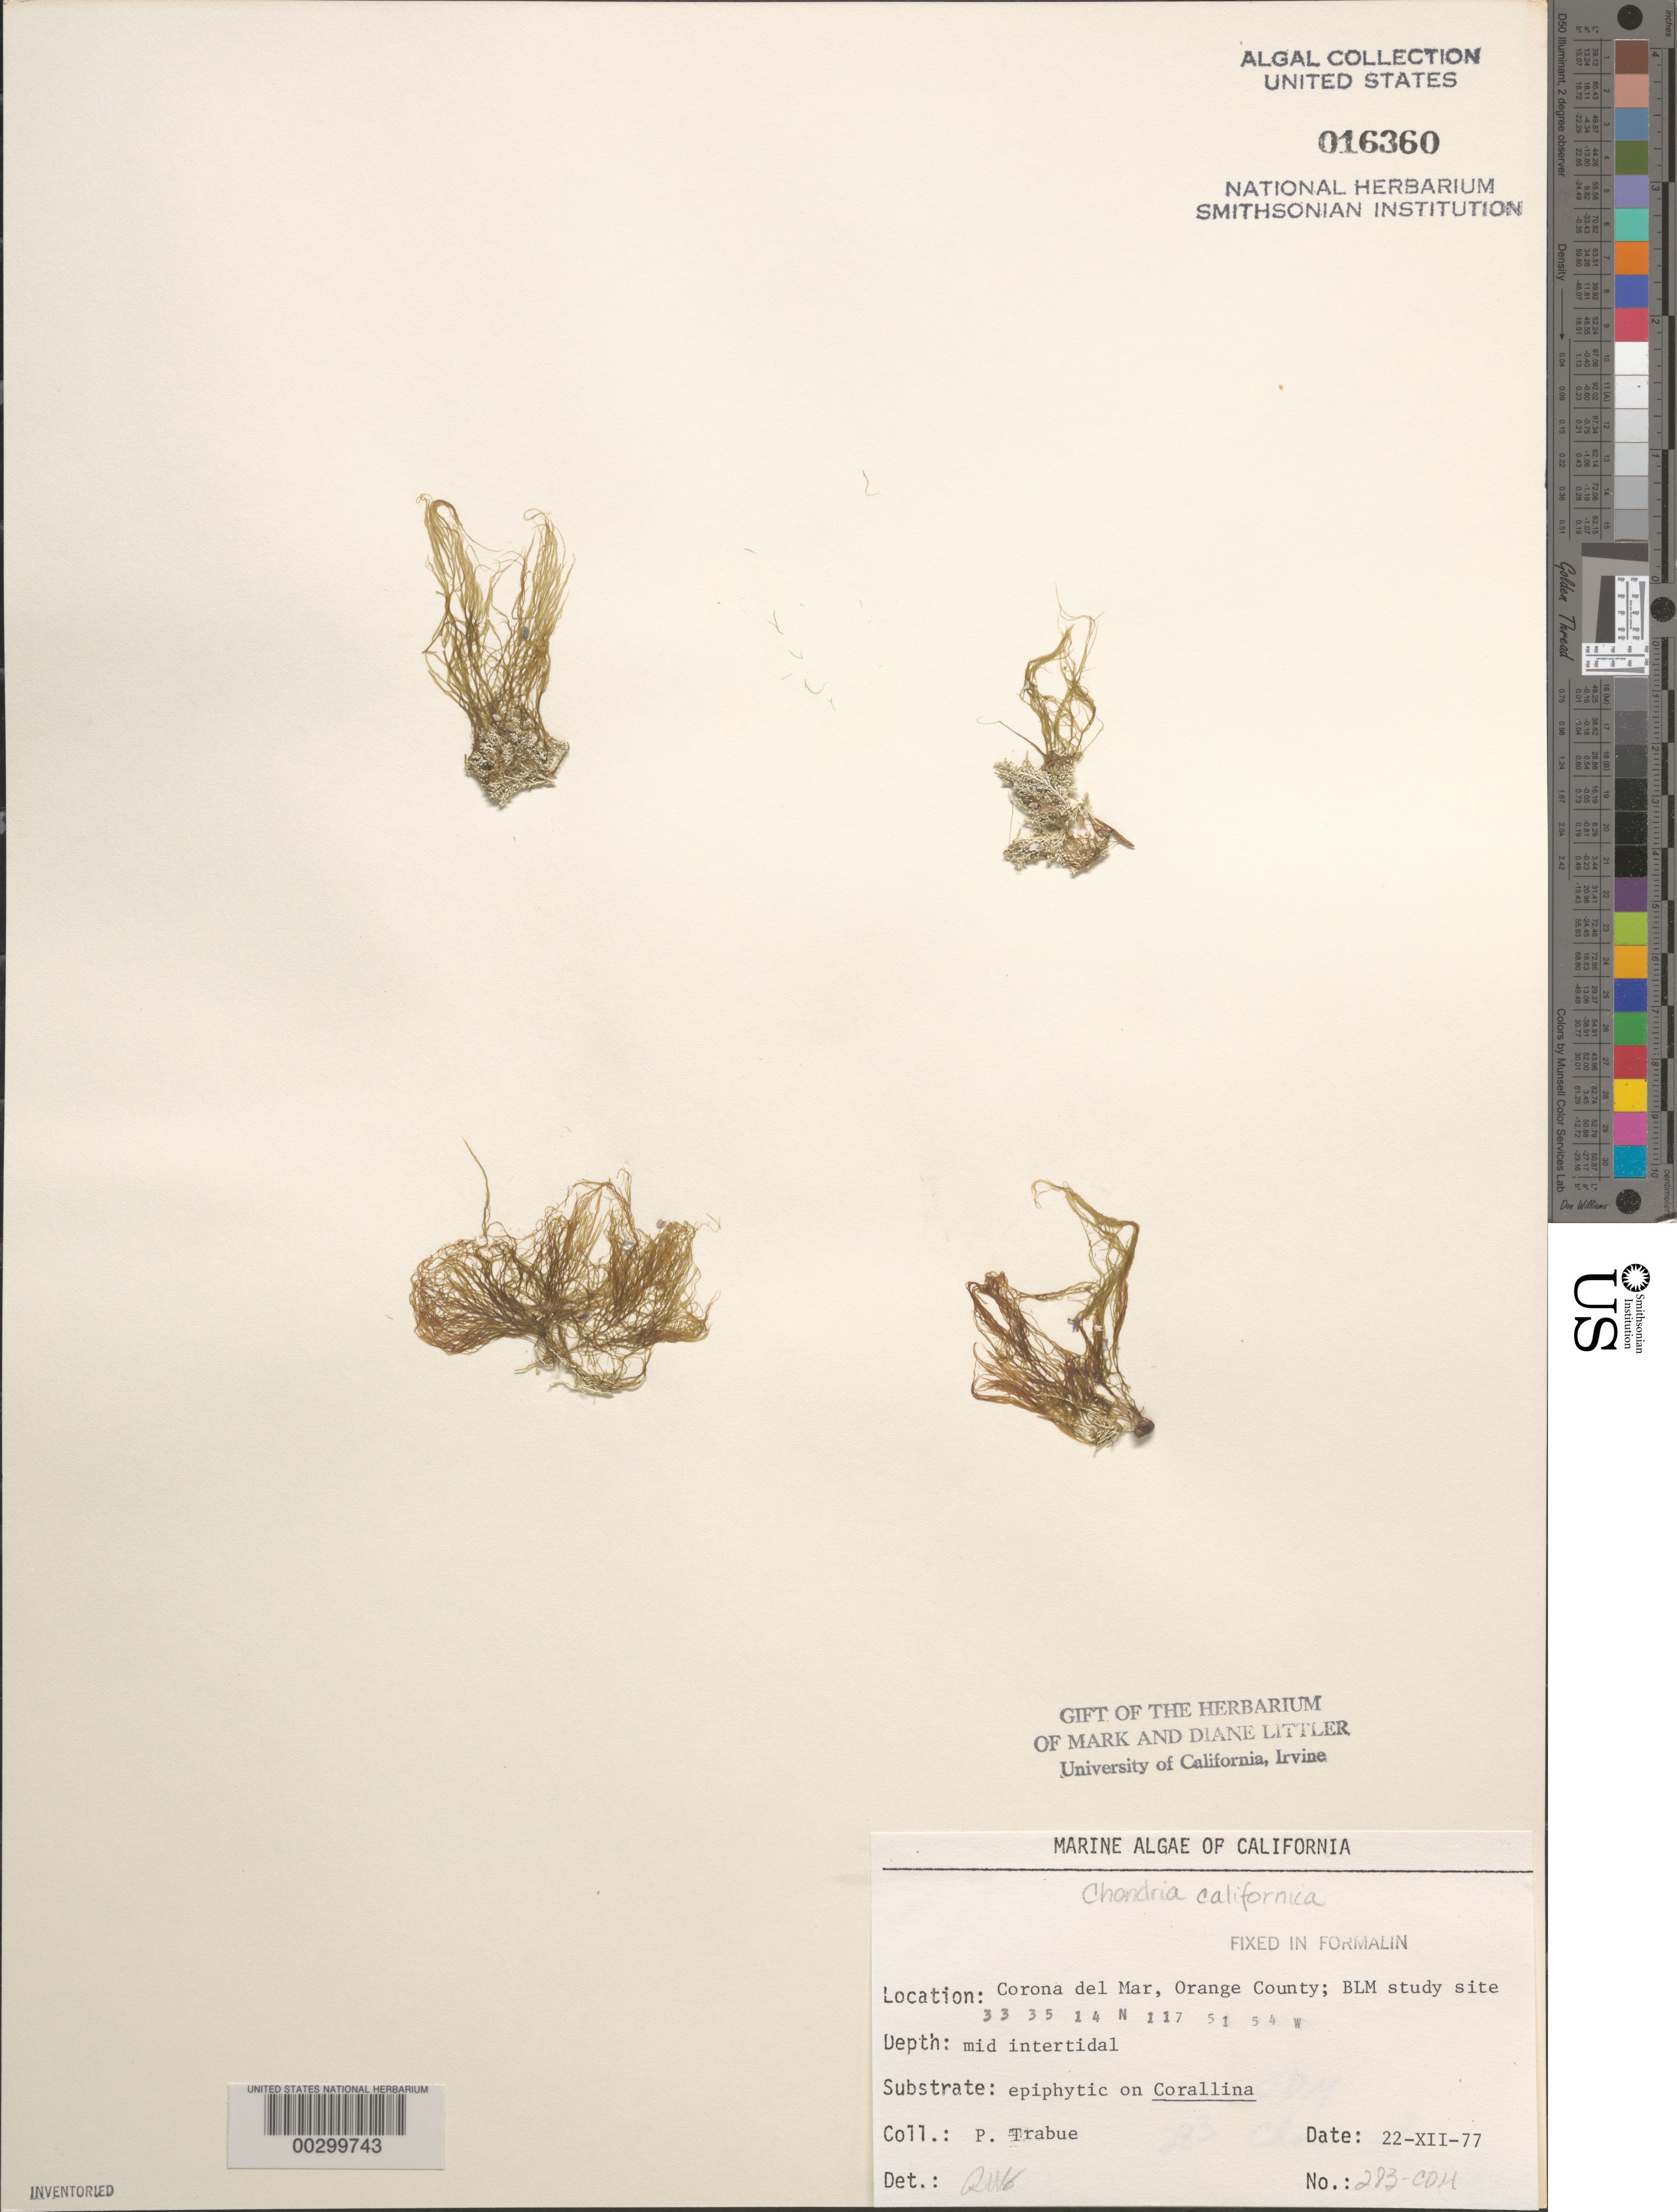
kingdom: Plantae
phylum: Rhodophyta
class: Florideophyceae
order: Ceramiales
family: Rhodomelaceae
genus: Chondria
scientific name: Chondria acrorhizophora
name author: Setch. & N.L. Gardner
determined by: Algae name updating Project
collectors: P. J. Trabue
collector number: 283-cdm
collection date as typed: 22 Dec 1977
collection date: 1977-12-22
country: United States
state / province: California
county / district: Orange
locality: Corona del Mar, mouth of Morning Canyon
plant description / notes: BLM-SOCALBIGHT Rocky Intertidal Survey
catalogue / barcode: US 16360